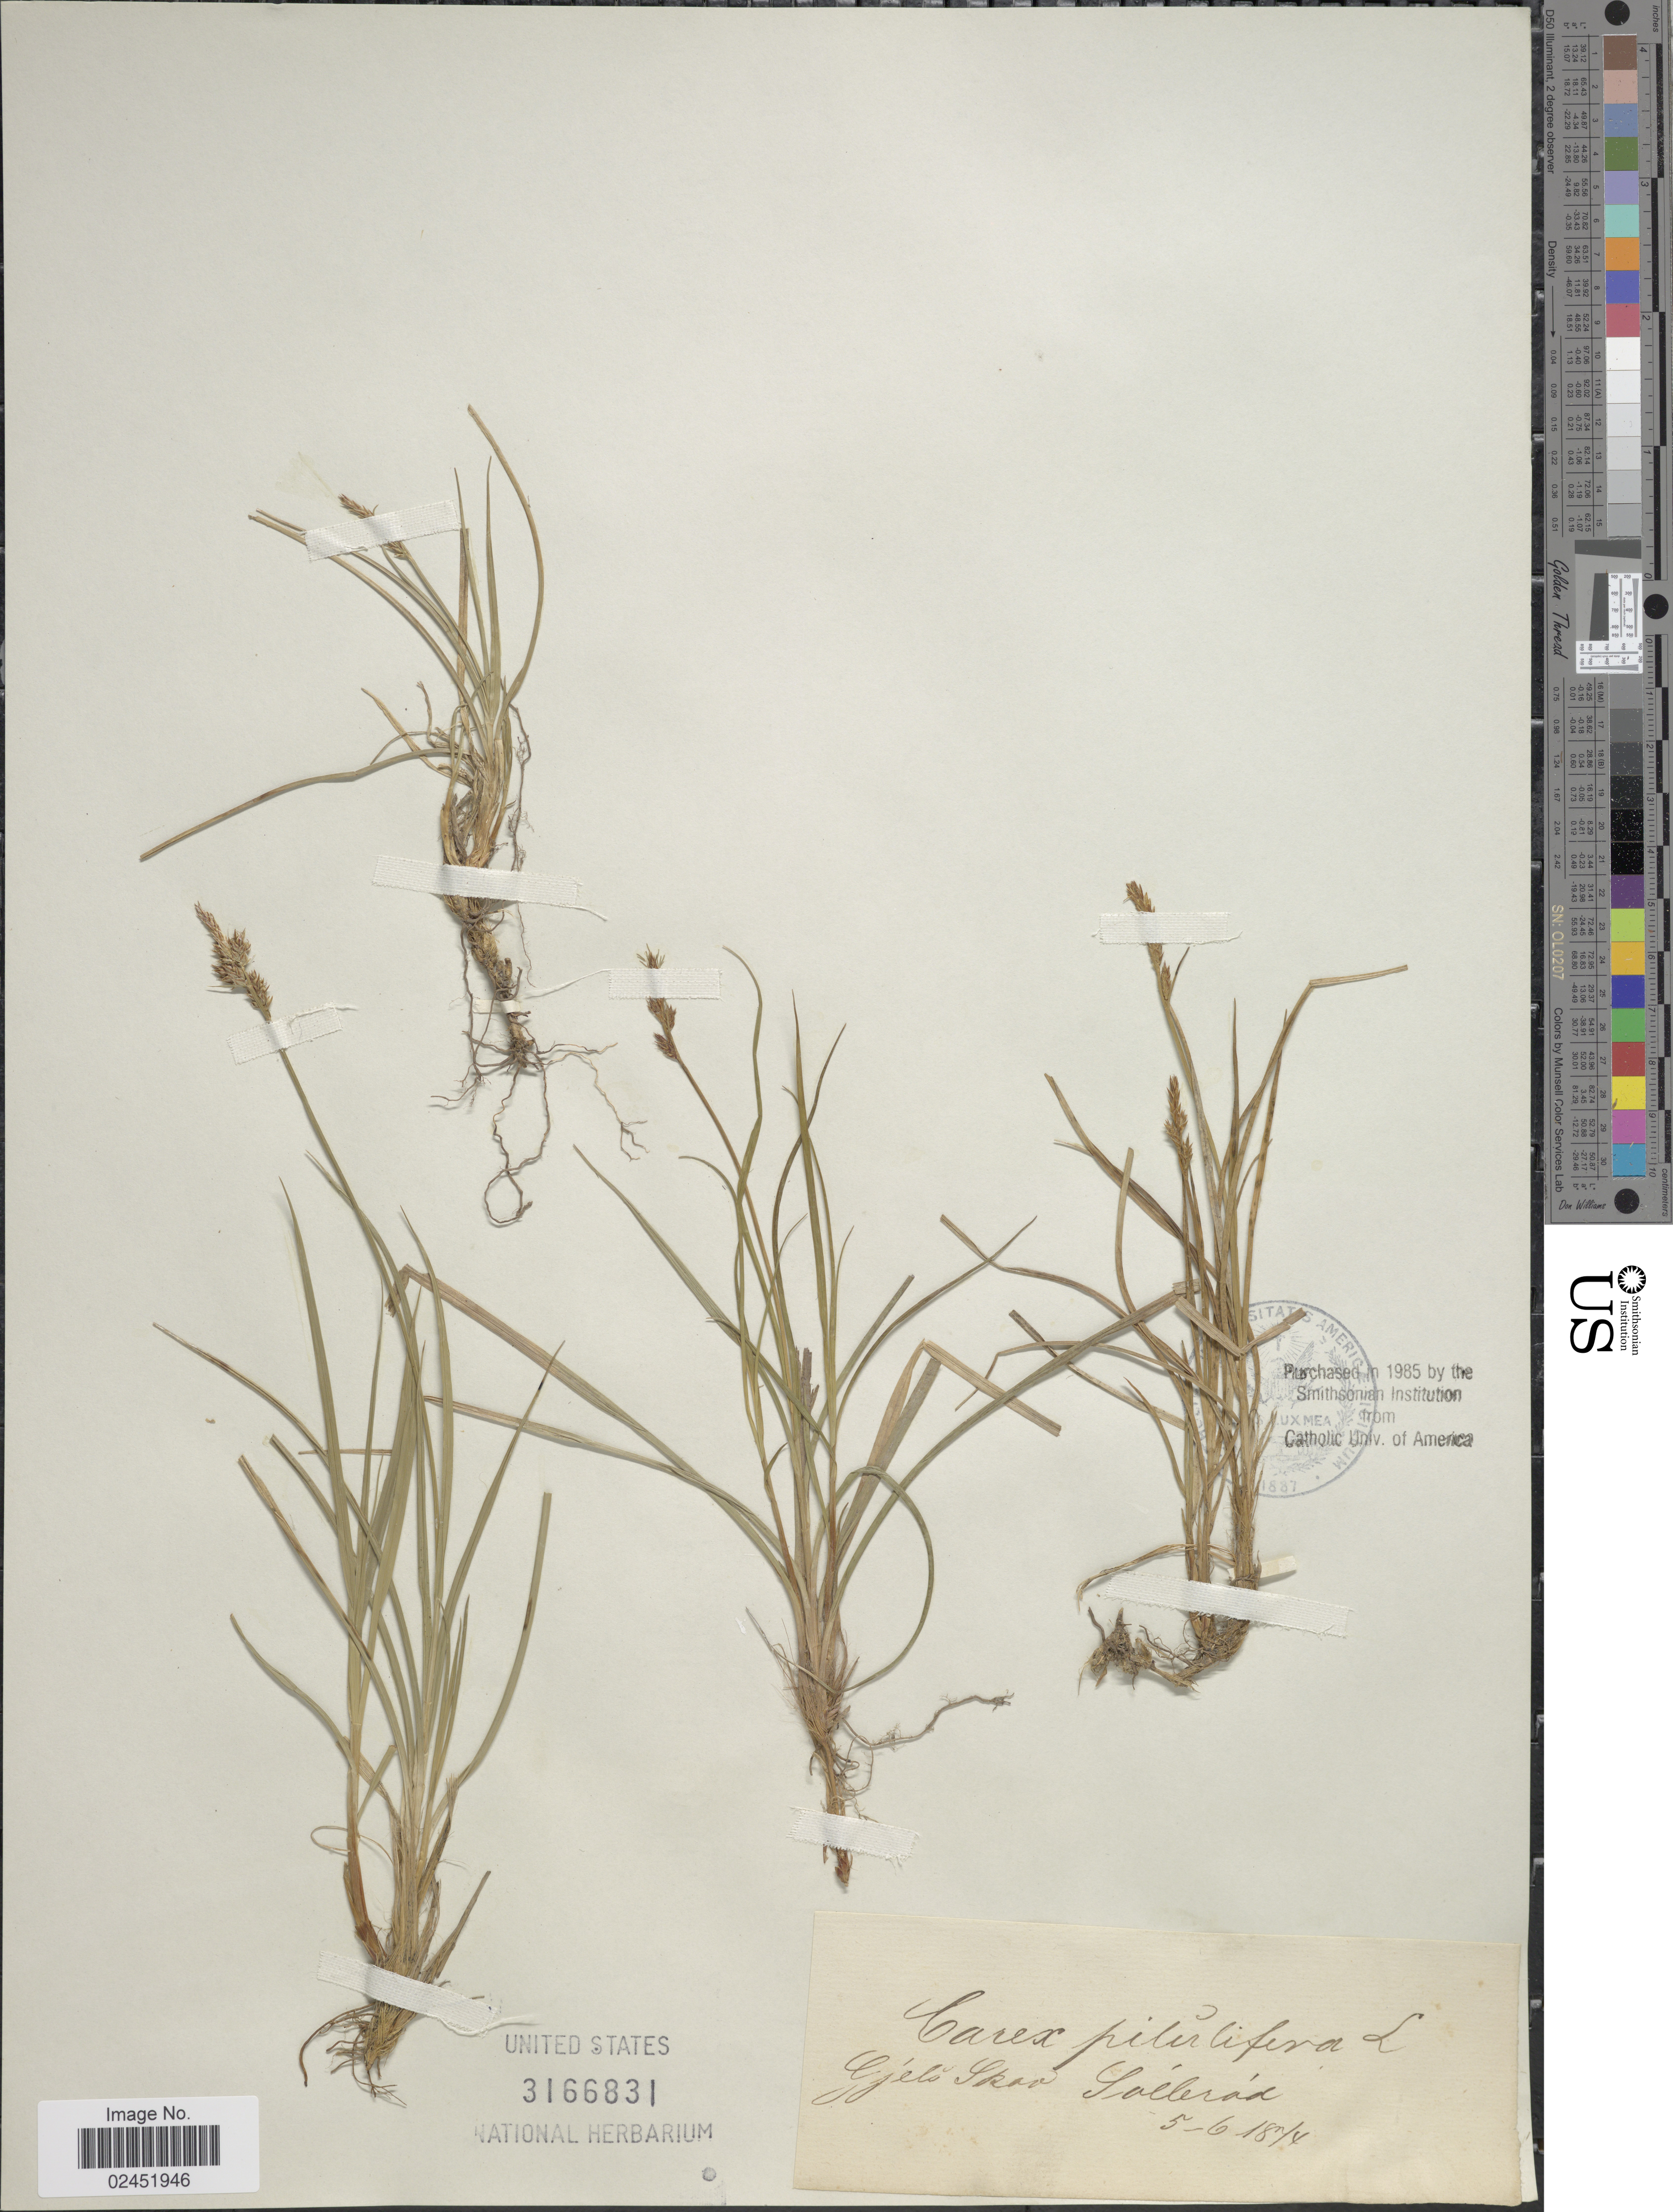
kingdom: Plantae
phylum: Tracheophyta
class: Liliopsida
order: Poales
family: Cyperaceae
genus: Carex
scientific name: Carex pilulifera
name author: L.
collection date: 1874-06-05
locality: Gjels skov, Sollerad [interpreted]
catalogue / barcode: US 3166831